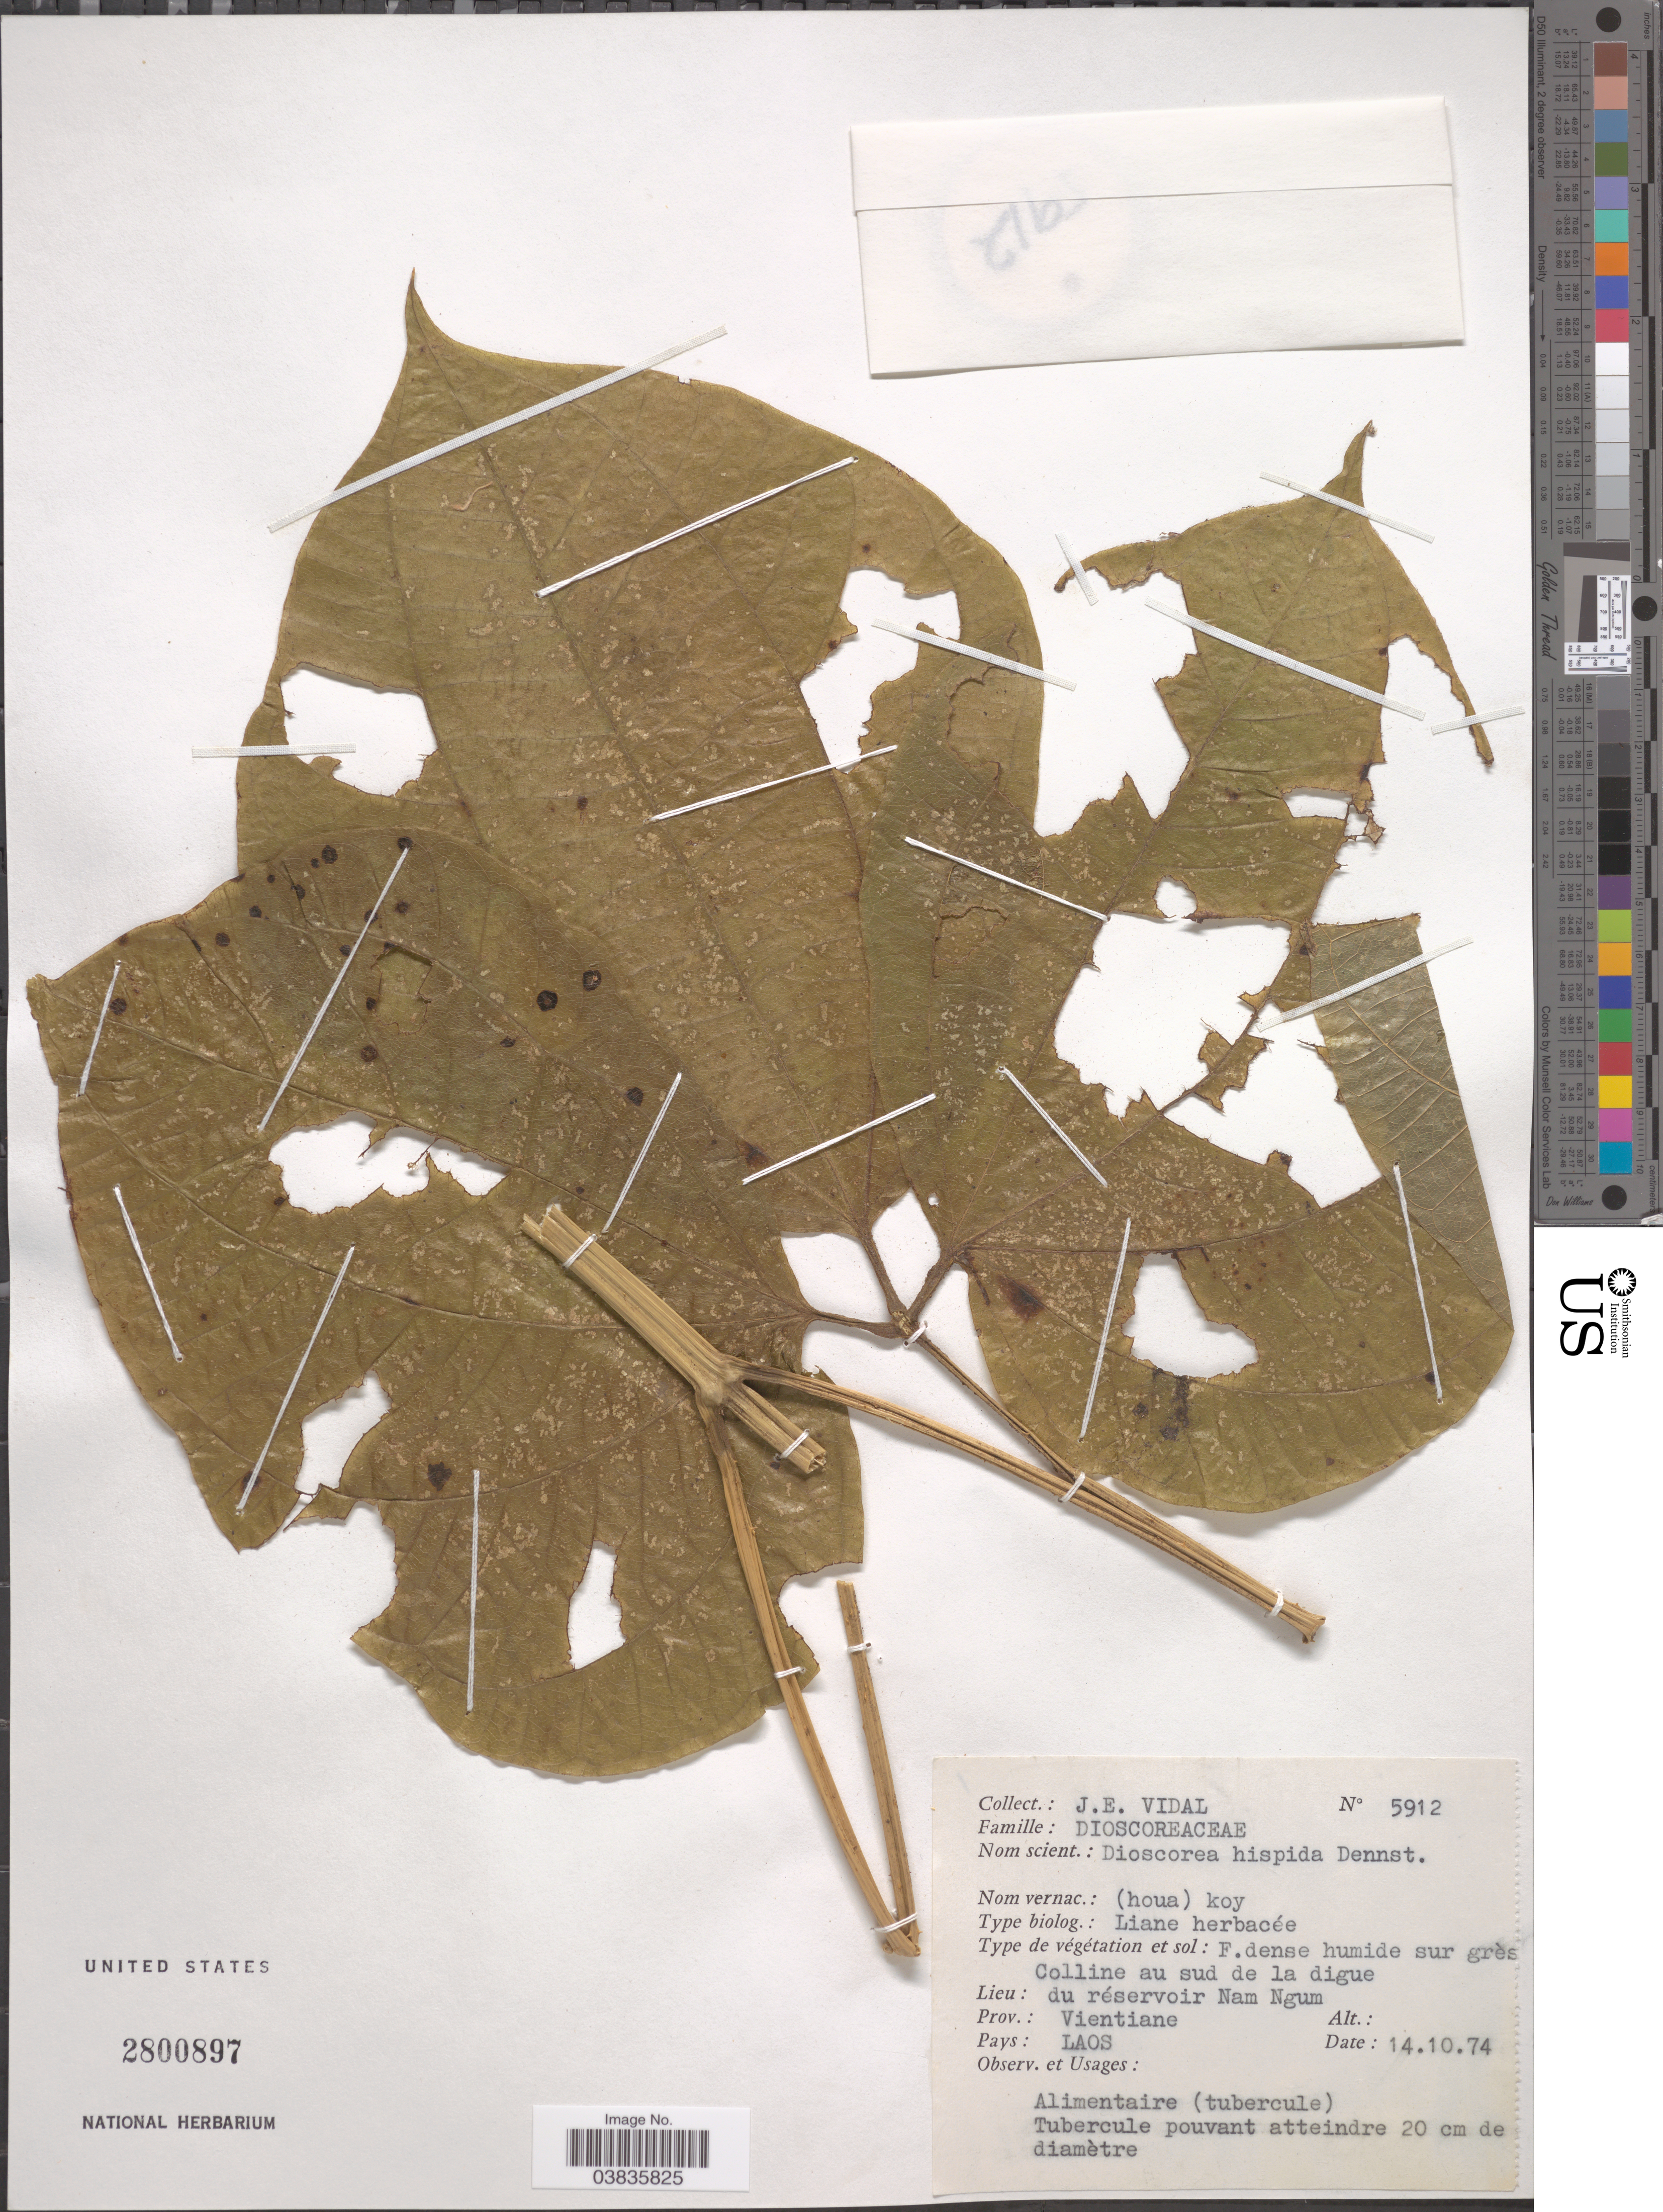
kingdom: Plantae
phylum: Tracheophyta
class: Liliopsida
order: Dioscoreales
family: Dioscoreaceae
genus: Dioscorea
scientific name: Dioscorea hispida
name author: Dennst.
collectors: J. E. Vidal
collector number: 5912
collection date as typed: Transcribed d/m/y: 14/10/74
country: Laos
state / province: Viangchan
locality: Colline au sud de la digue du réservoir Nam Ngum. Prov.: Vientiane.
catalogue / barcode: US 2800897